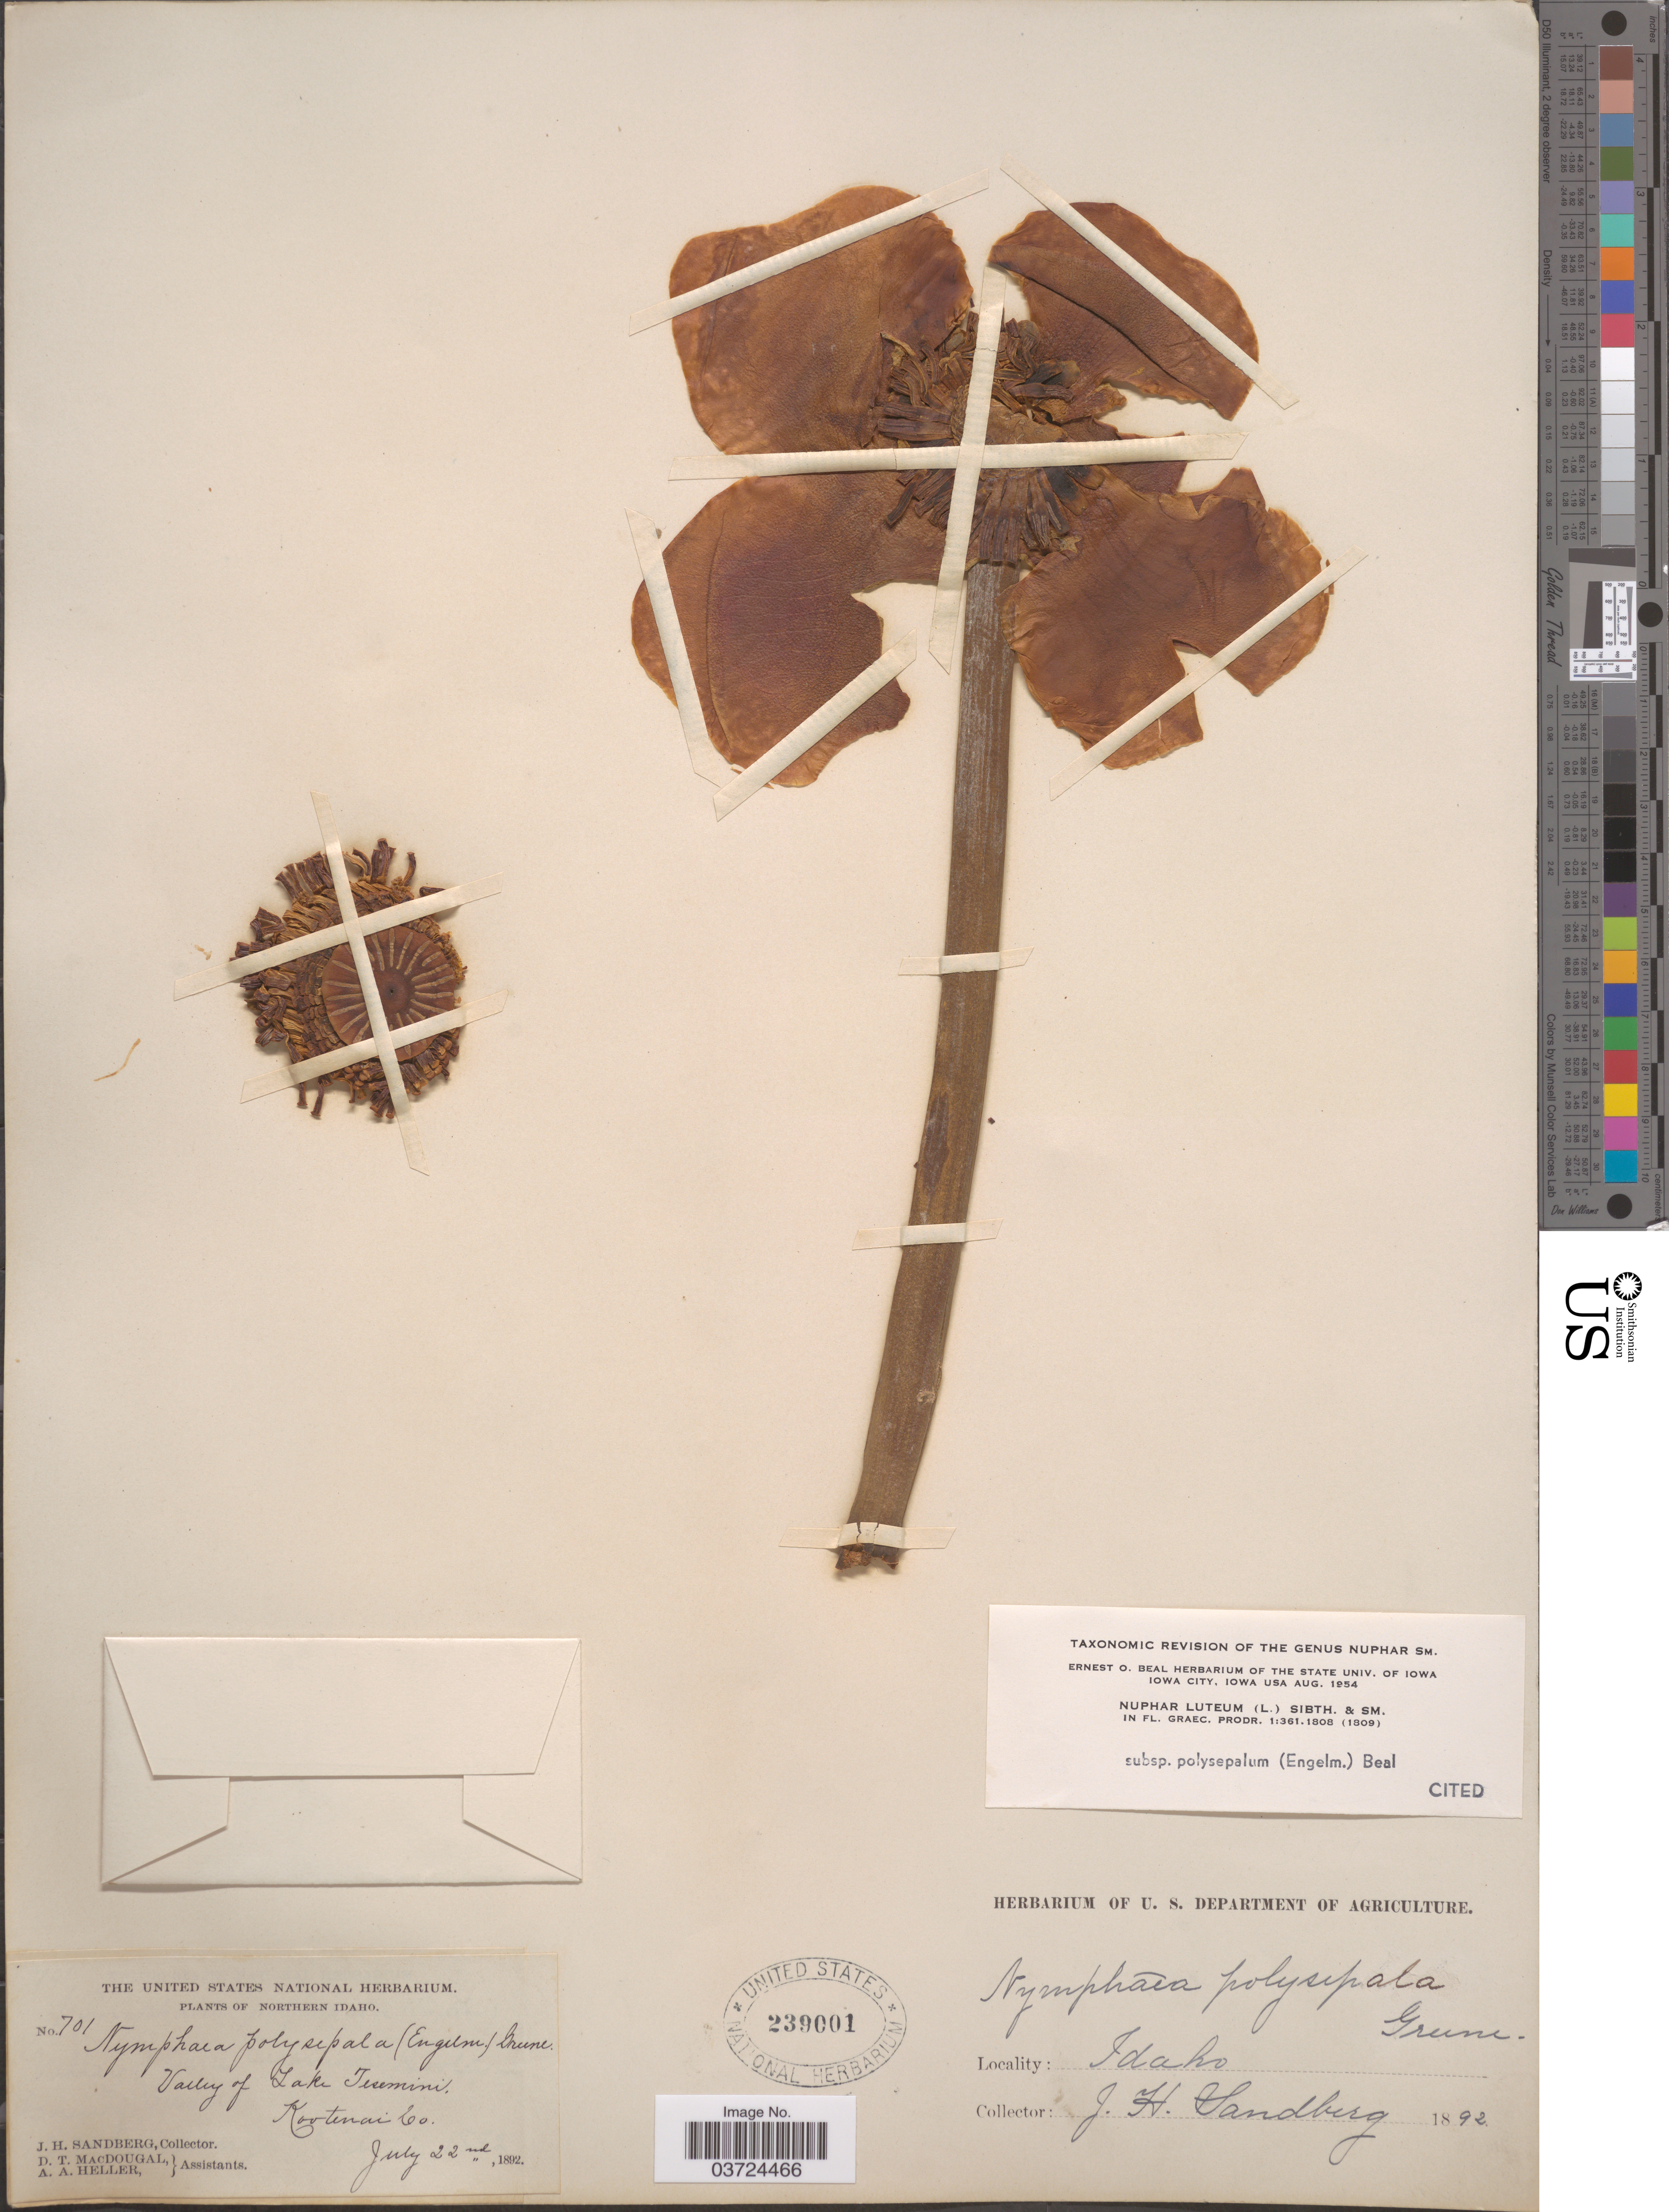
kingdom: Plantae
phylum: Tracheophyta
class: Magnoliopsida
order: Nymphaeales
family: Nymphaeaceae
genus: Nuphar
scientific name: Nuphar polysepala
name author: Englem.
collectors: J. H. Sandberg, D. T. MacDougal & A. A. Heller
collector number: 701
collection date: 1892-07-22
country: United States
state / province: Idaho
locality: Northern Idaho. Valley of Lake Tesemini, Kootenai Co.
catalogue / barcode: US 239001